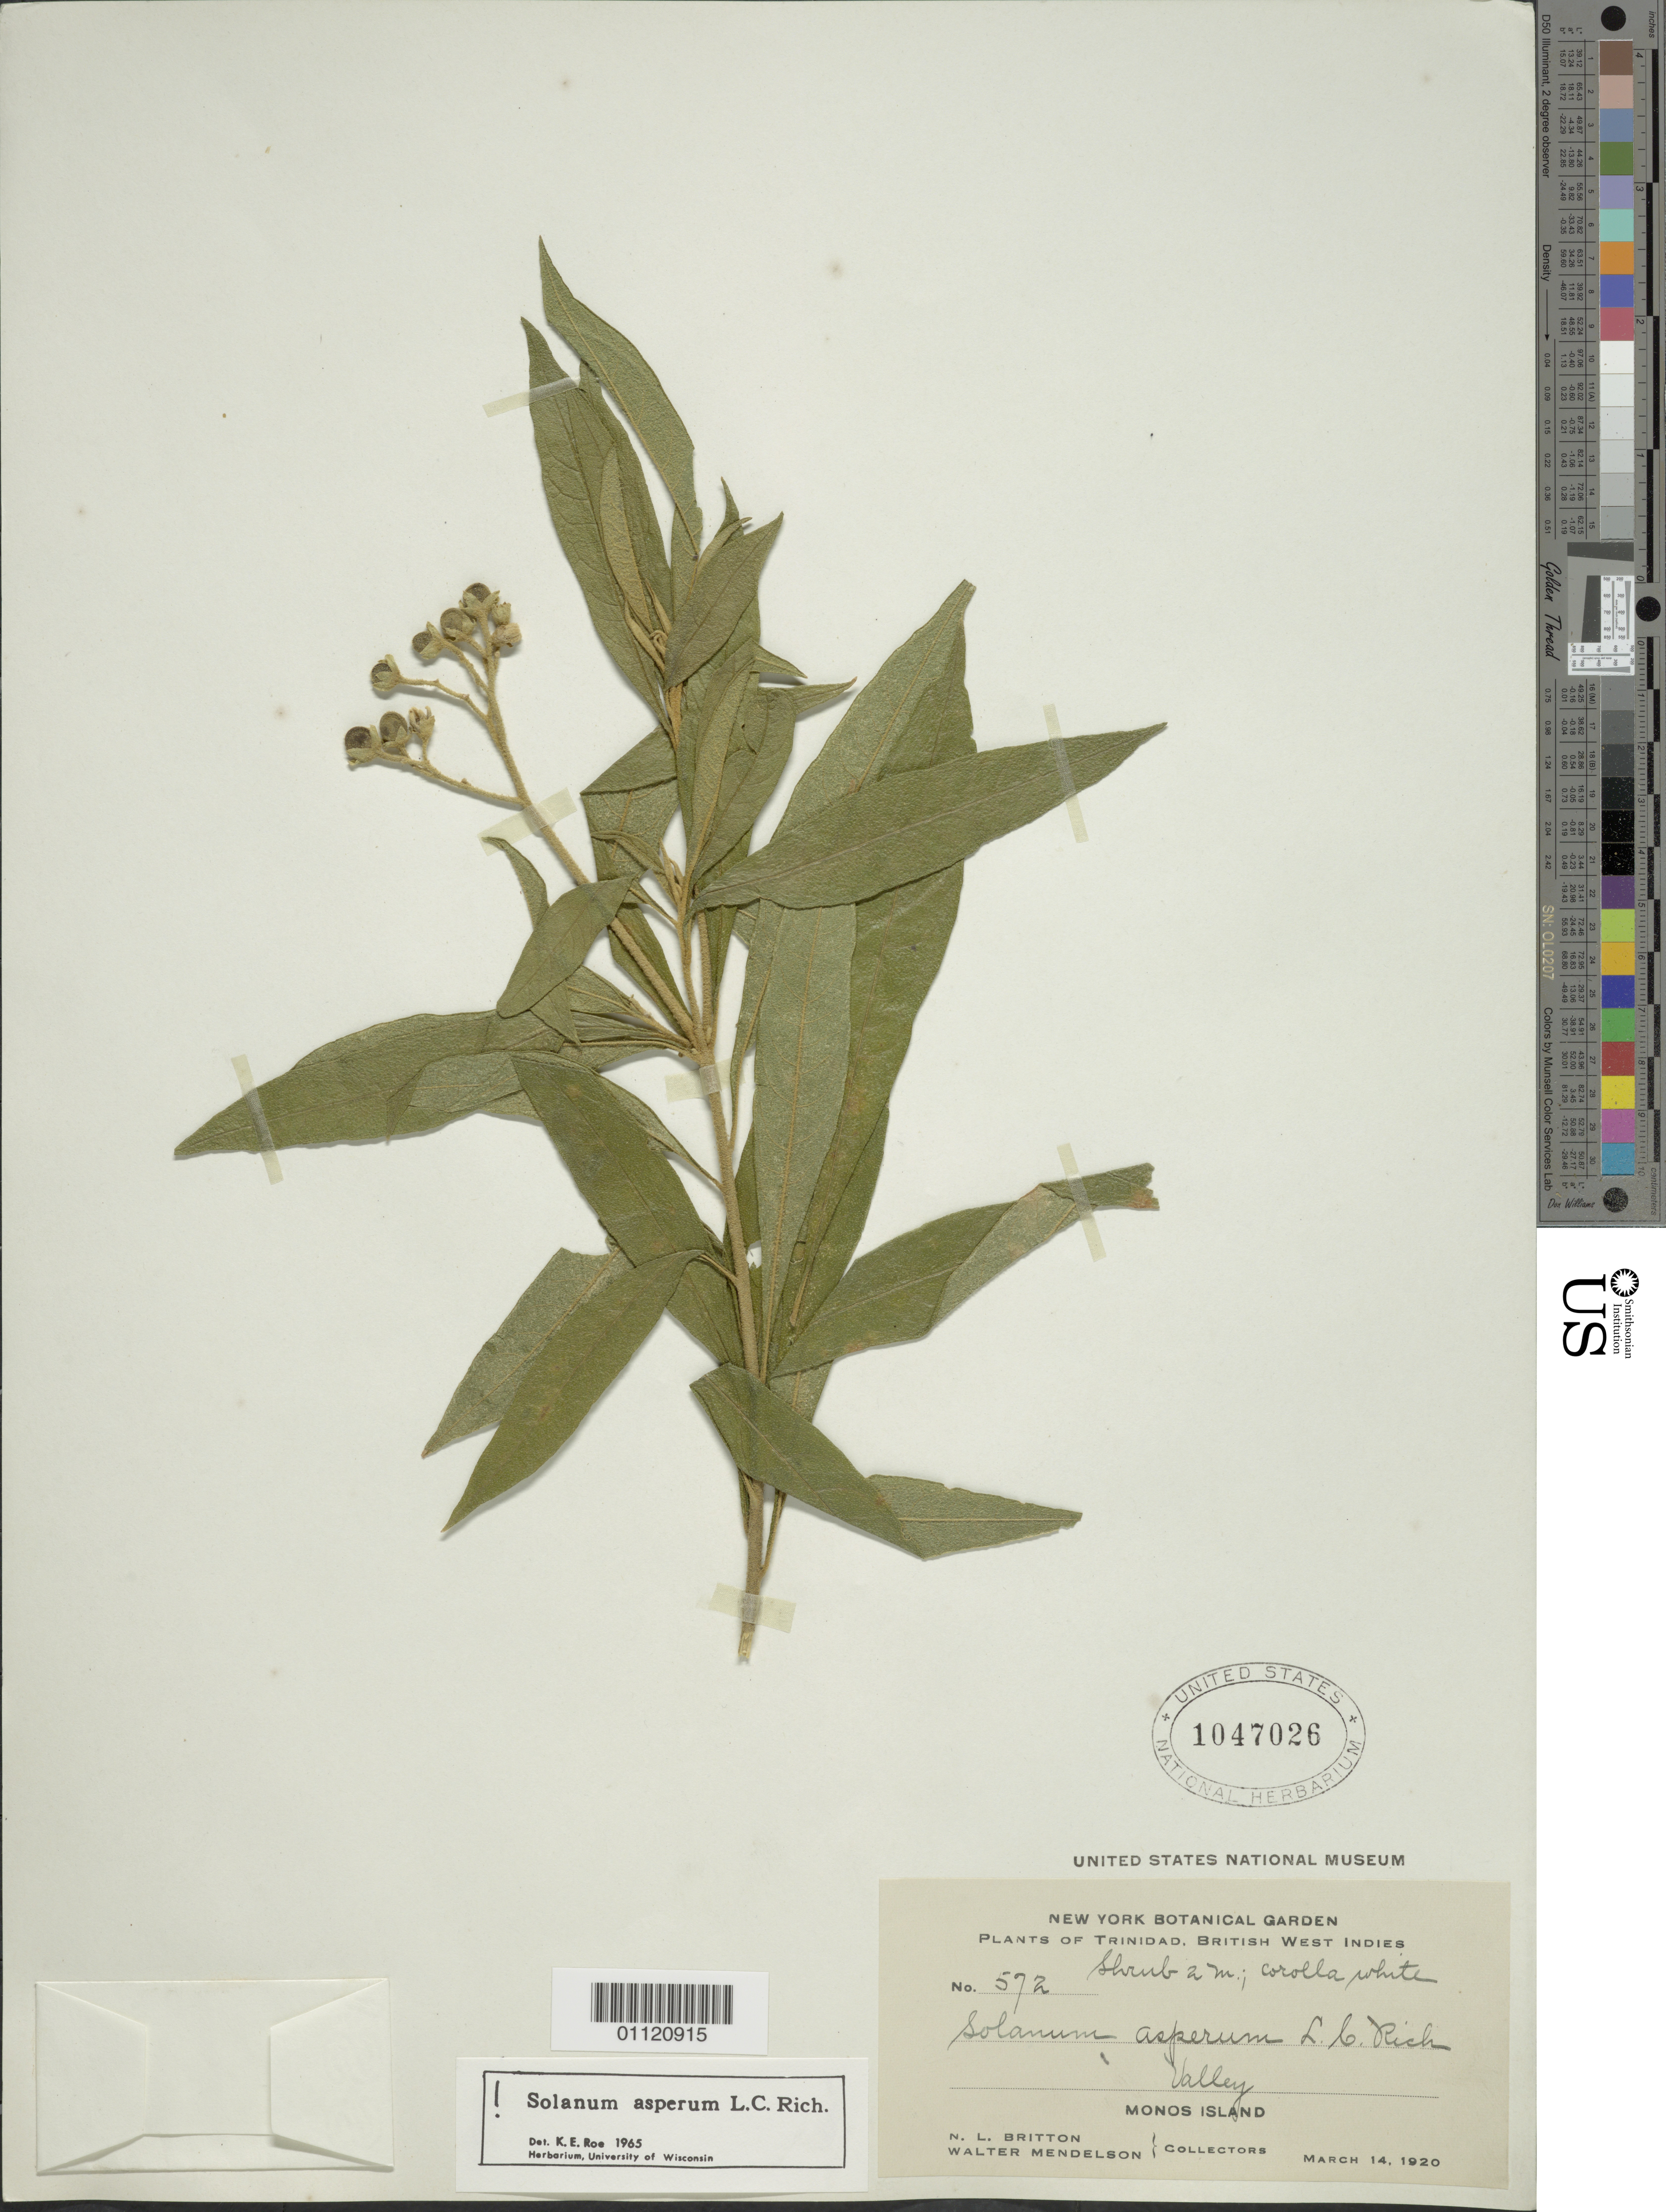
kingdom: Plantae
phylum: Tracheophyta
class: Magnoliopsida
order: Solanales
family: Solanaceae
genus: Solanum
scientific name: Solanum asperum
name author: Rich.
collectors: N. Britton & W. Mendelson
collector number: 572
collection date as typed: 14 Mar 1920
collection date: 1920-03-14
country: Trinidad and Tobago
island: Monos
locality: Valley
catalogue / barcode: US 1047026